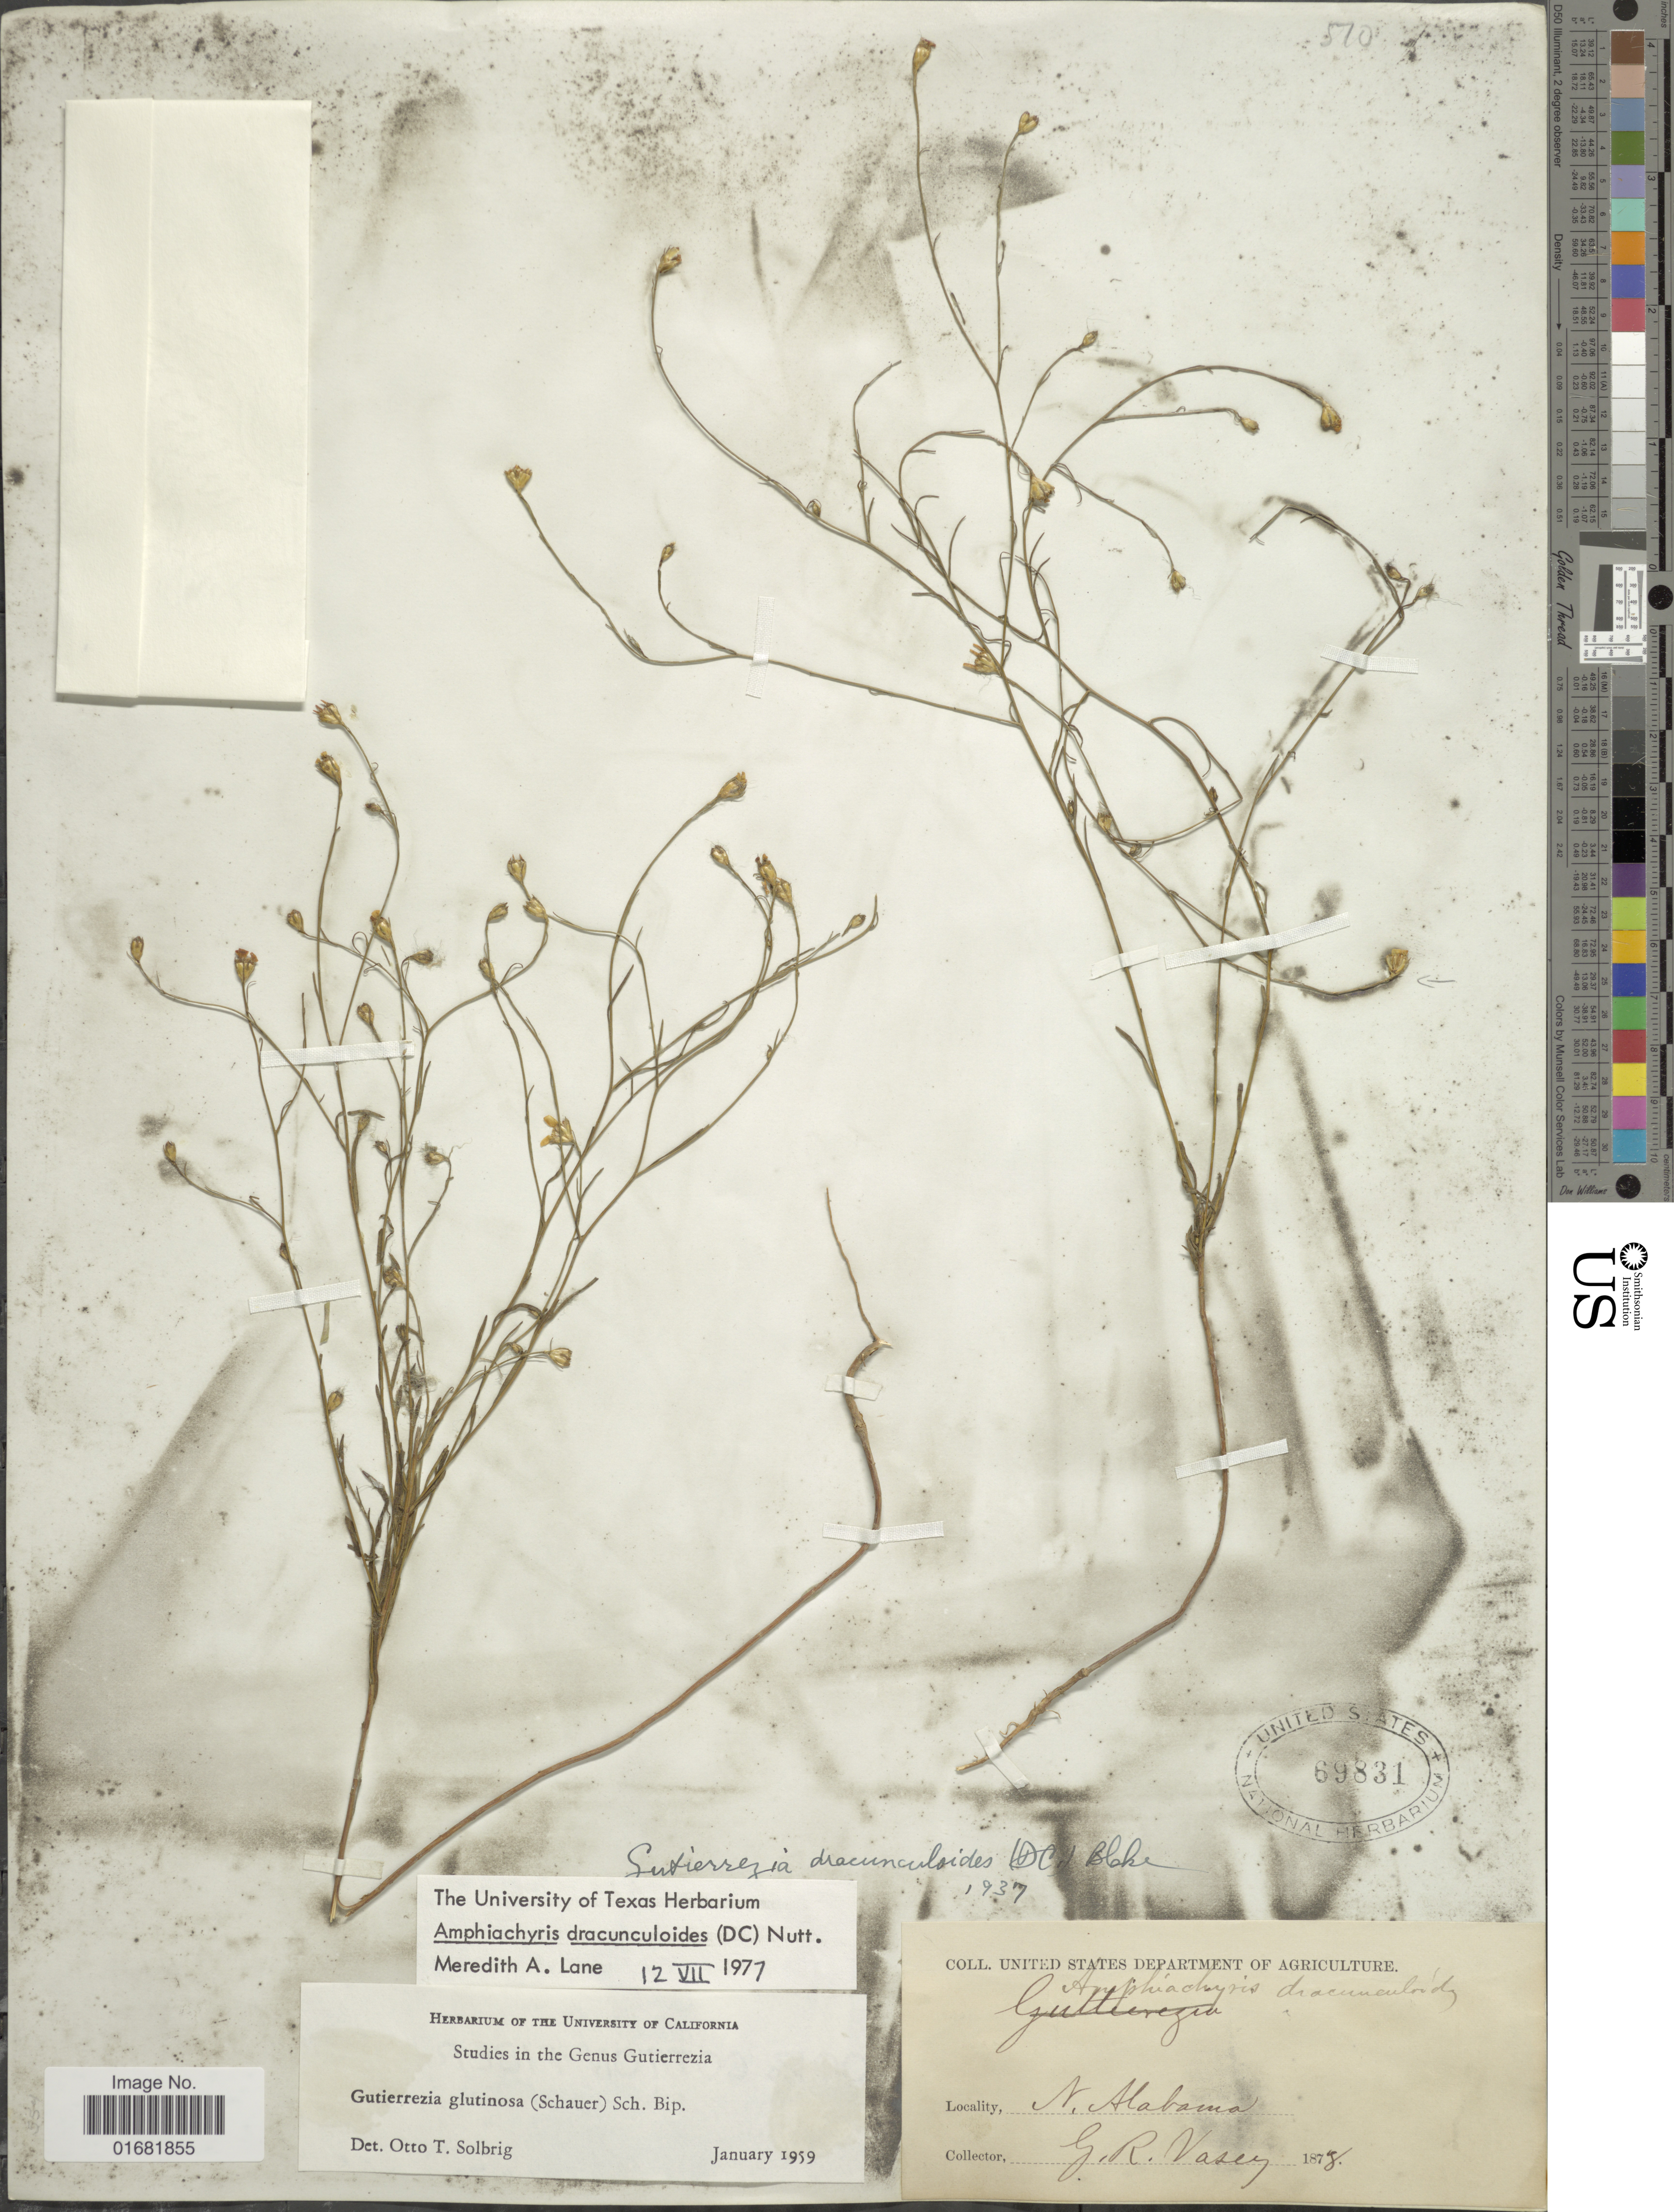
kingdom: Plantae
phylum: Tracheophyta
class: Magnoliopsida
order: Asterales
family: Asteraceae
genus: Amphiachyris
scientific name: Amphiachyris dracunculoides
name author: (DC.) Nutt.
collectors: G. R. Vasey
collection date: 1879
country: United States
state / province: Alabama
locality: N. Alabama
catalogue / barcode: US 69831